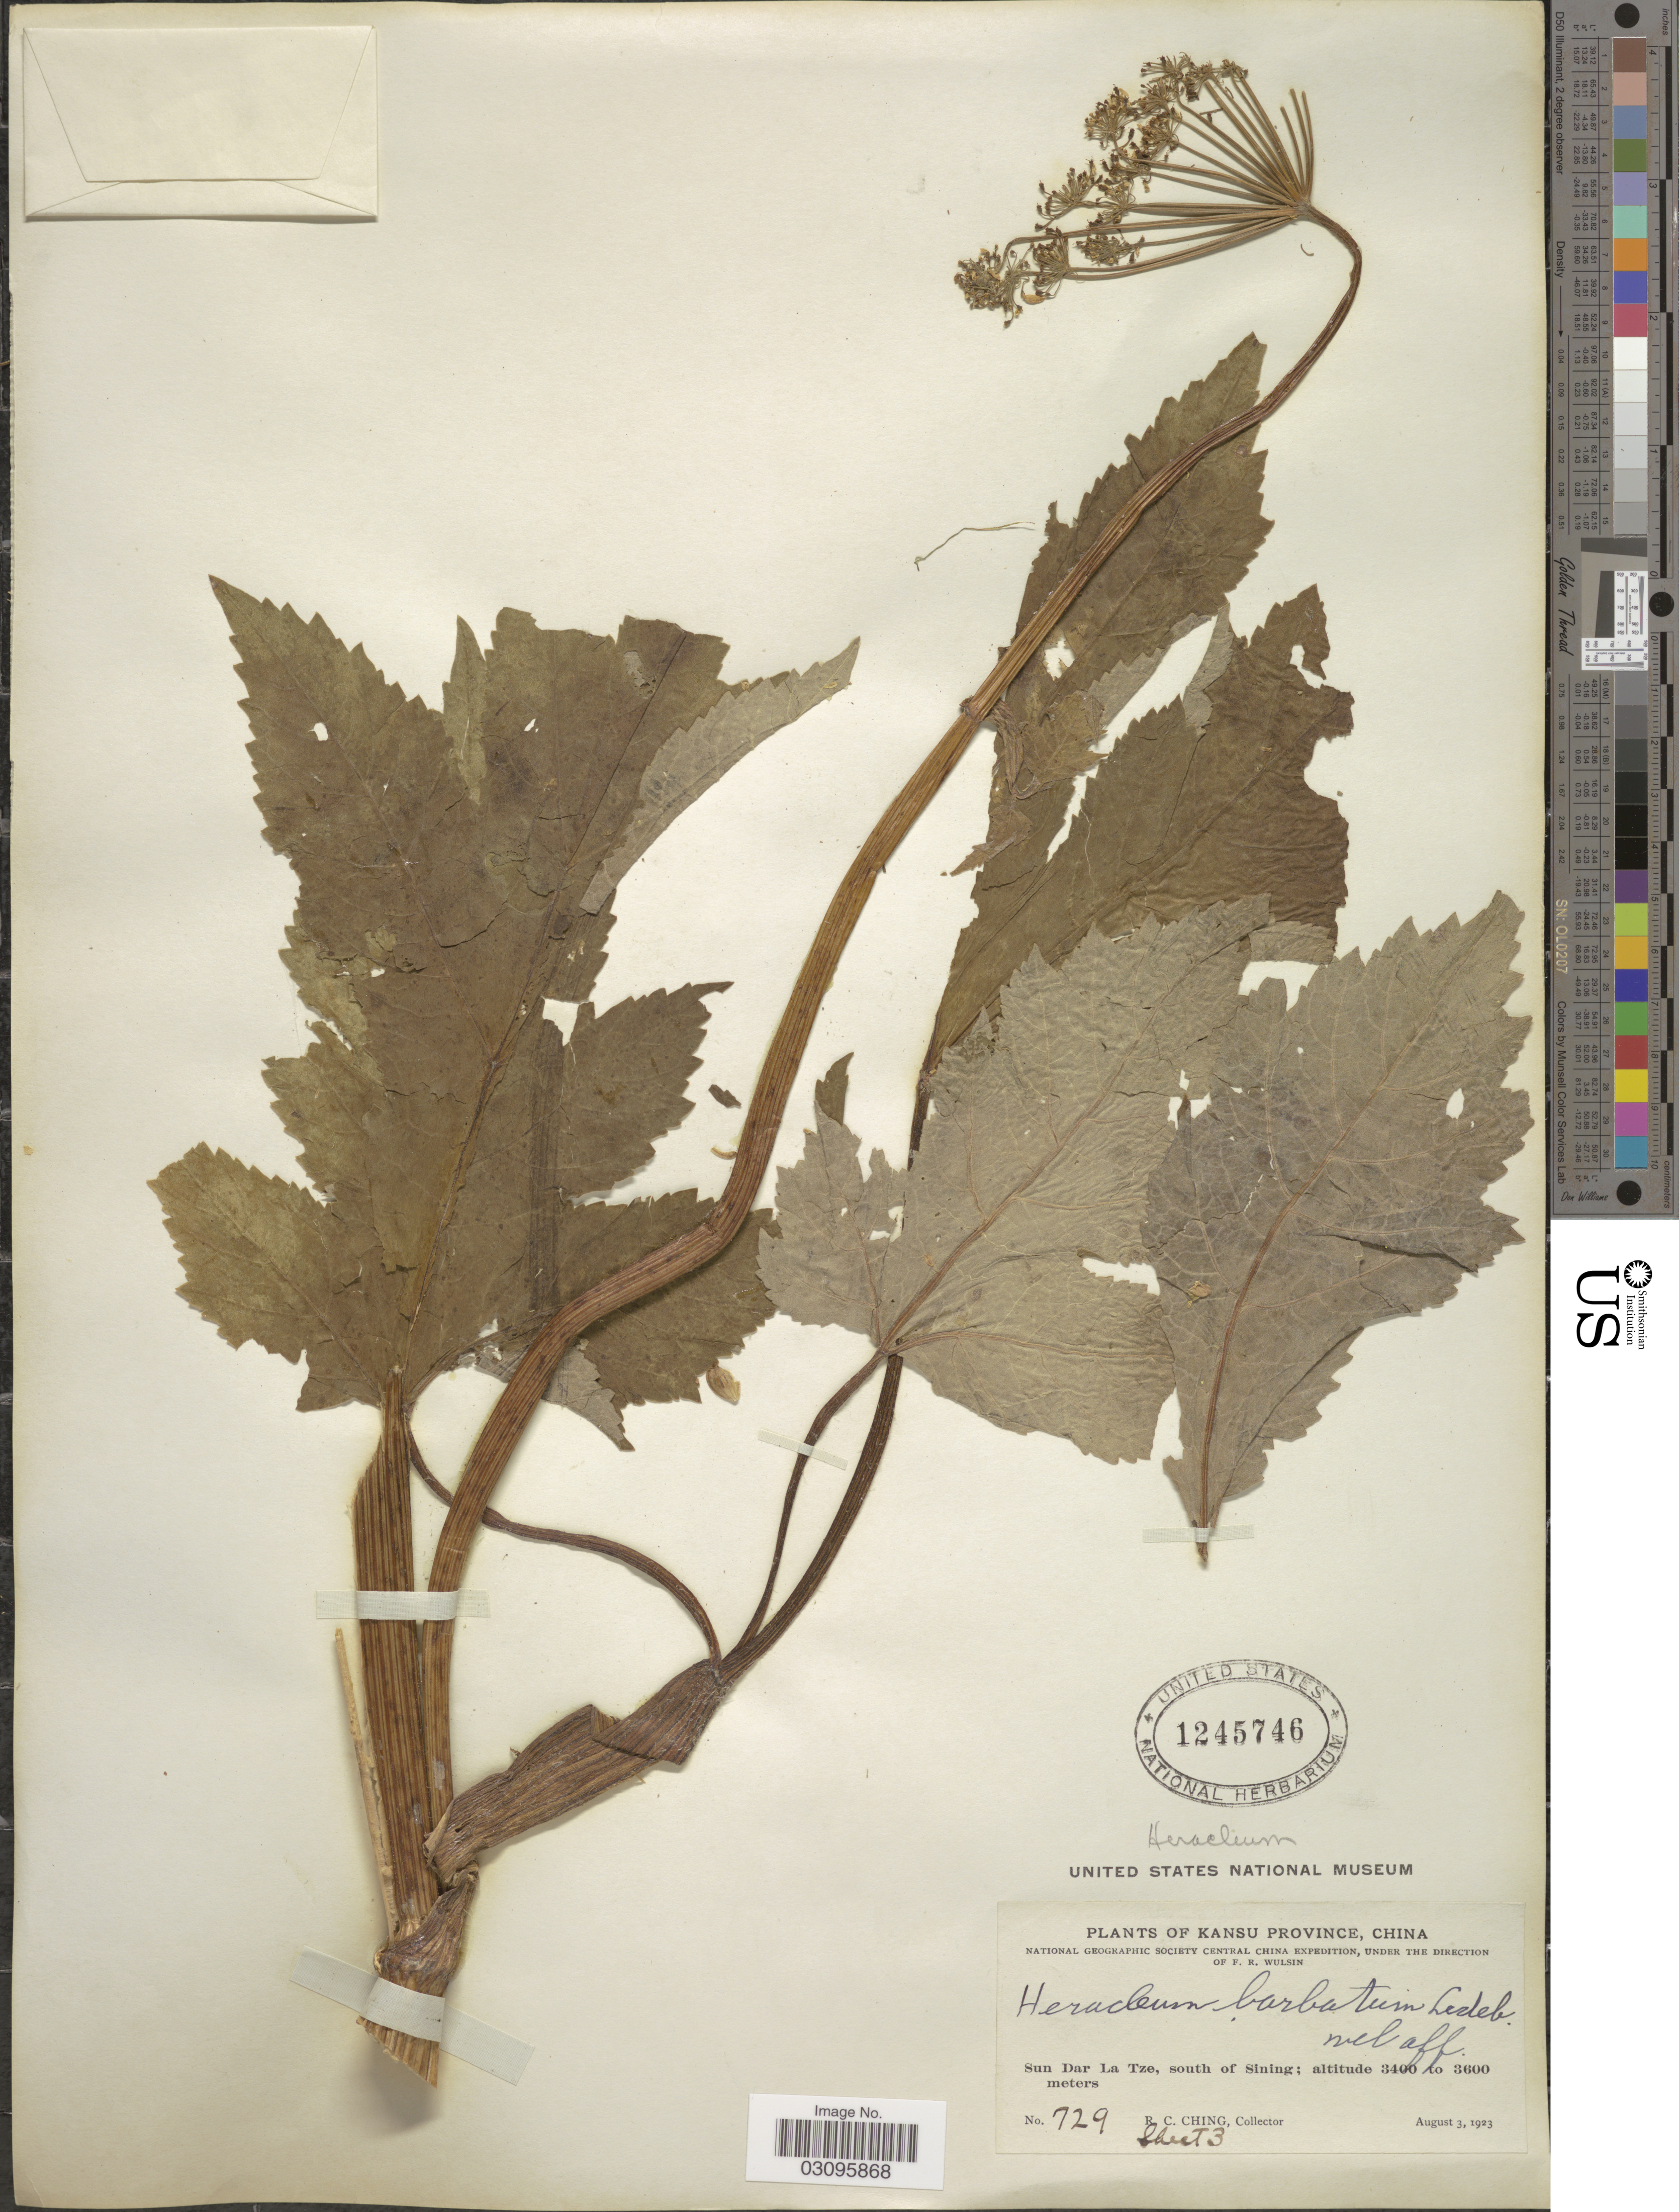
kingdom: Plantae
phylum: Tracheophyta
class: Magnoliopsida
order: Apiales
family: Apiaceae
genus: Heracleum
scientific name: Heracleum barbatum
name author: Ledeb.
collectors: R. C. Ching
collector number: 729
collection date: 1923-08-03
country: China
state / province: Gansu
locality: Kansu Province. Sun Dar La Tze, south of Sining.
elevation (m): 3400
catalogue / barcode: US 1245746